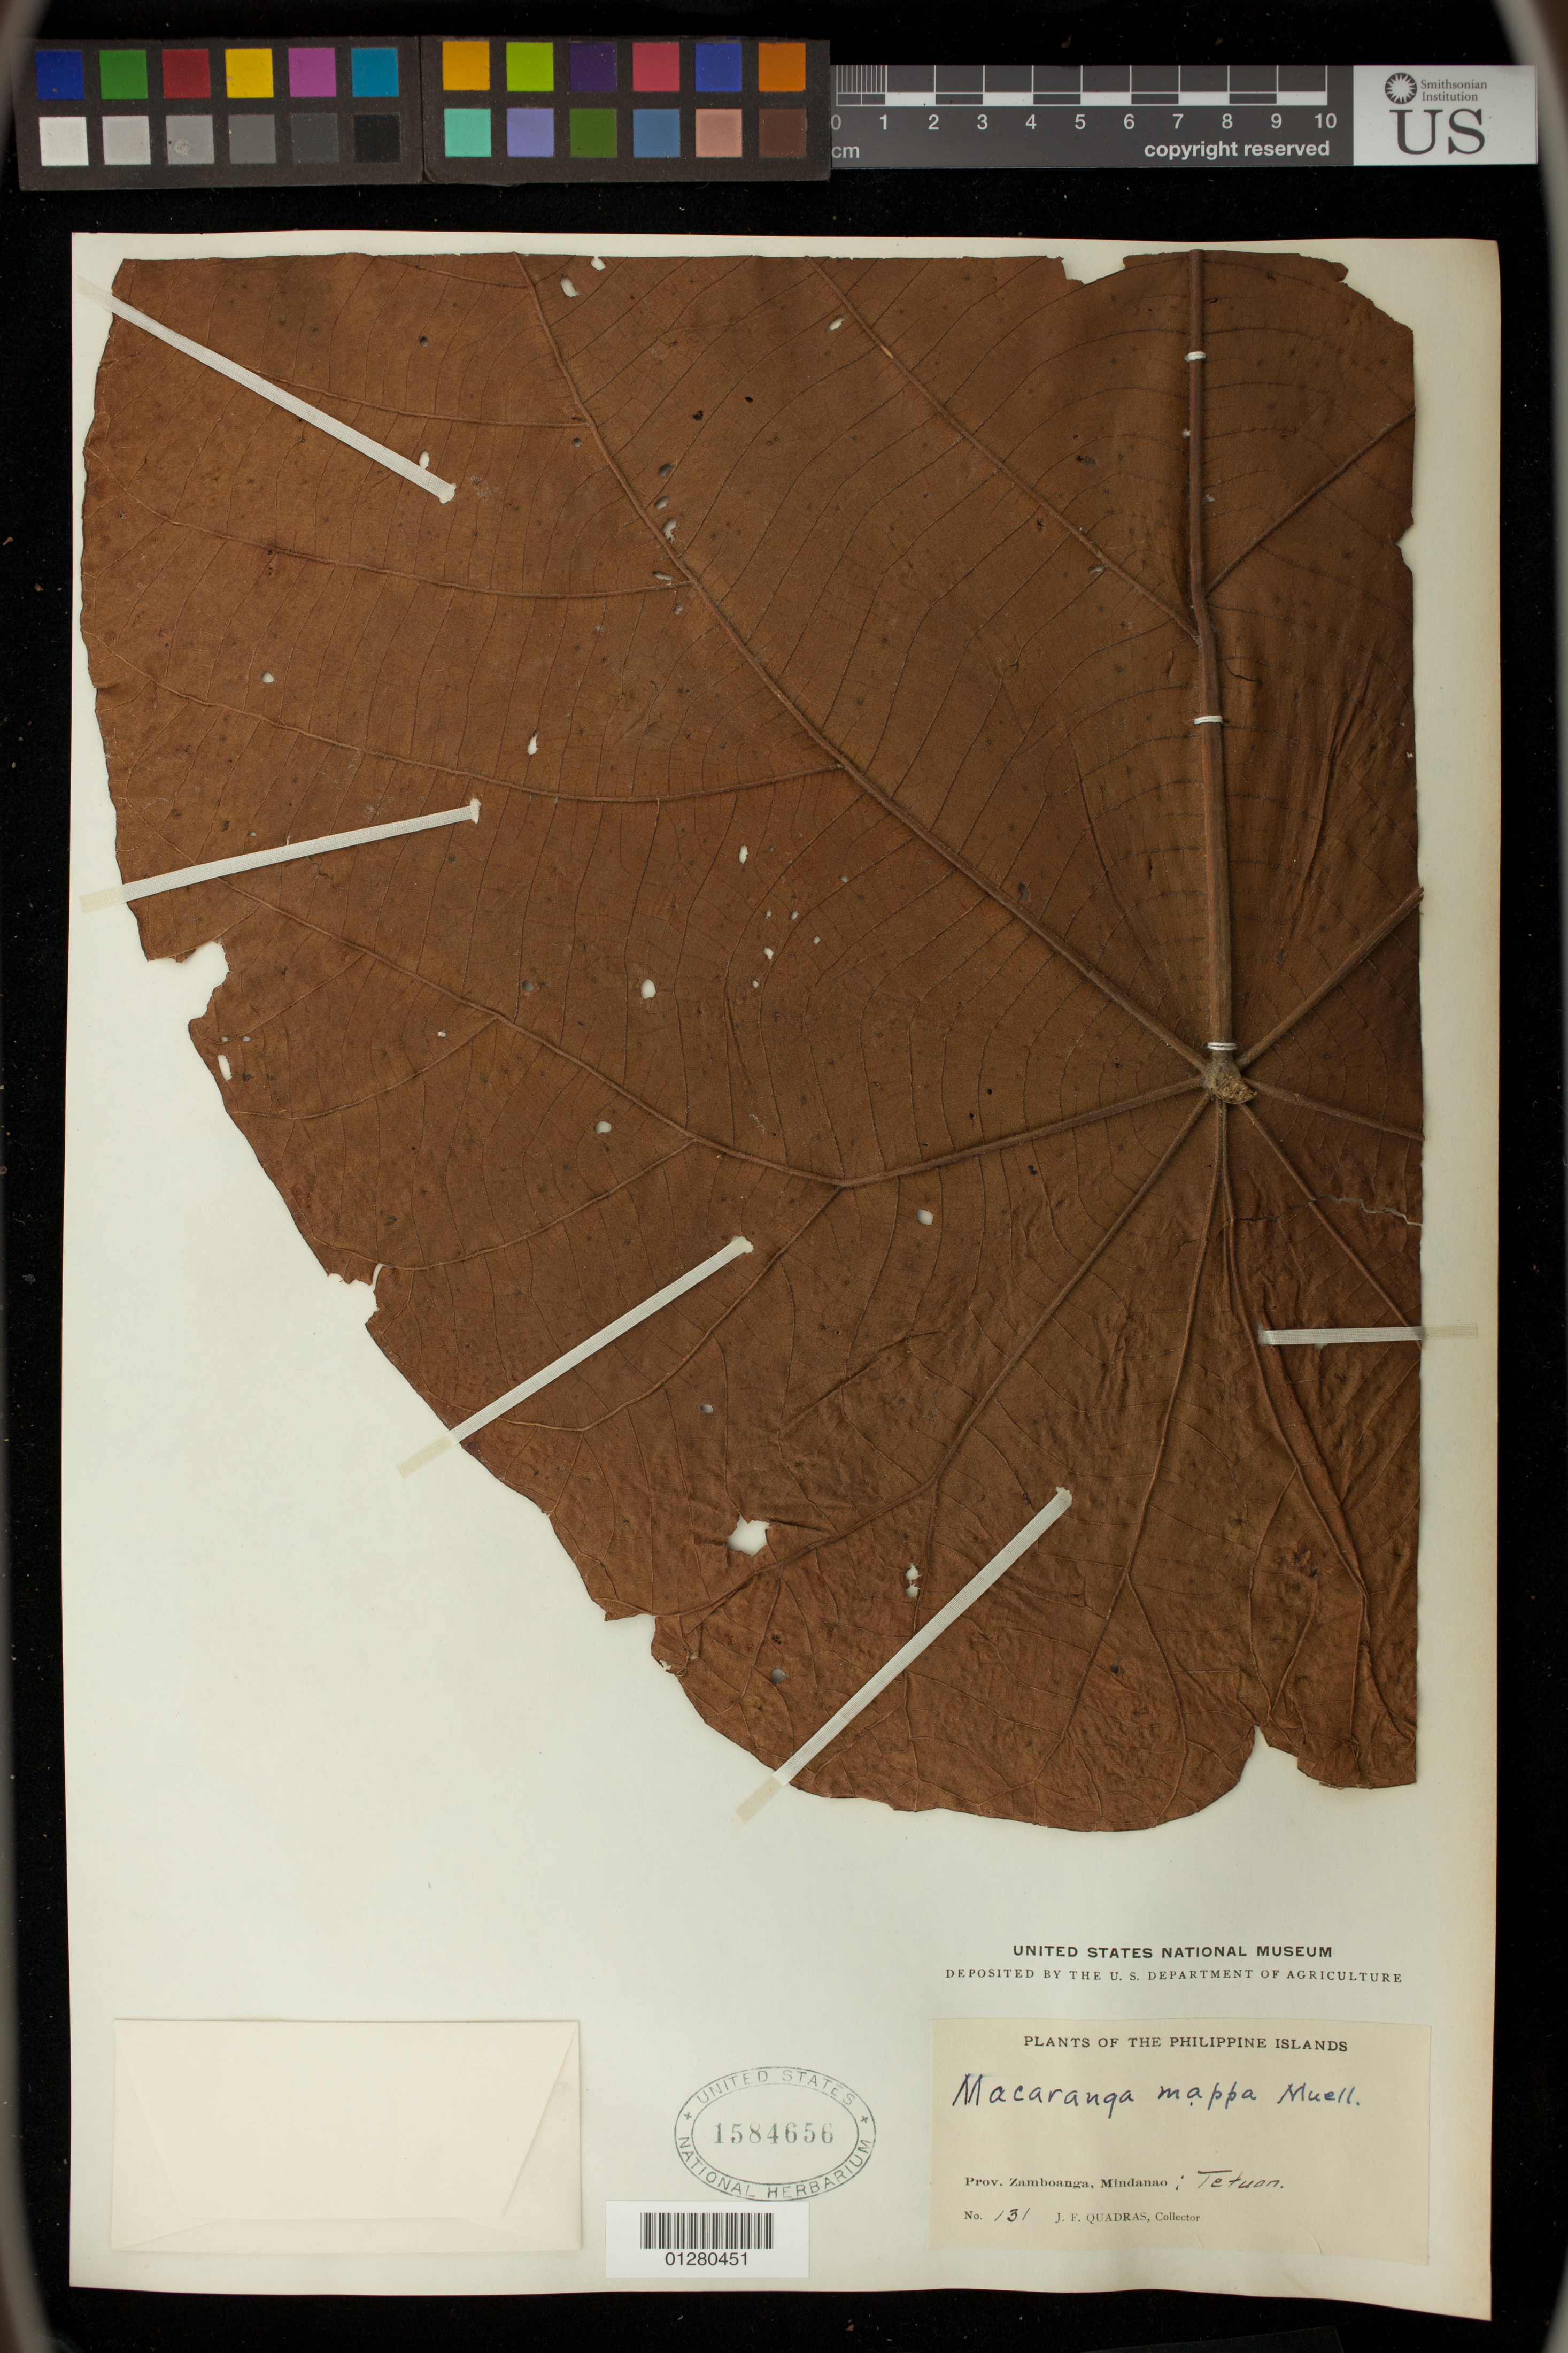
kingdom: Plantae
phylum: Tracheophyta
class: Magnoliopsida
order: Malpighiales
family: Euphorbiaceae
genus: Macaranga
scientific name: Macaranga grandifolia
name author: (Blanco) Merr.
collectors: J. Quadras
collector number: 131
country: Philippines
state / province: Zamboanga Peninsula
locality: Mindanao: Tetuon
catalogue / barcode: US 1584656